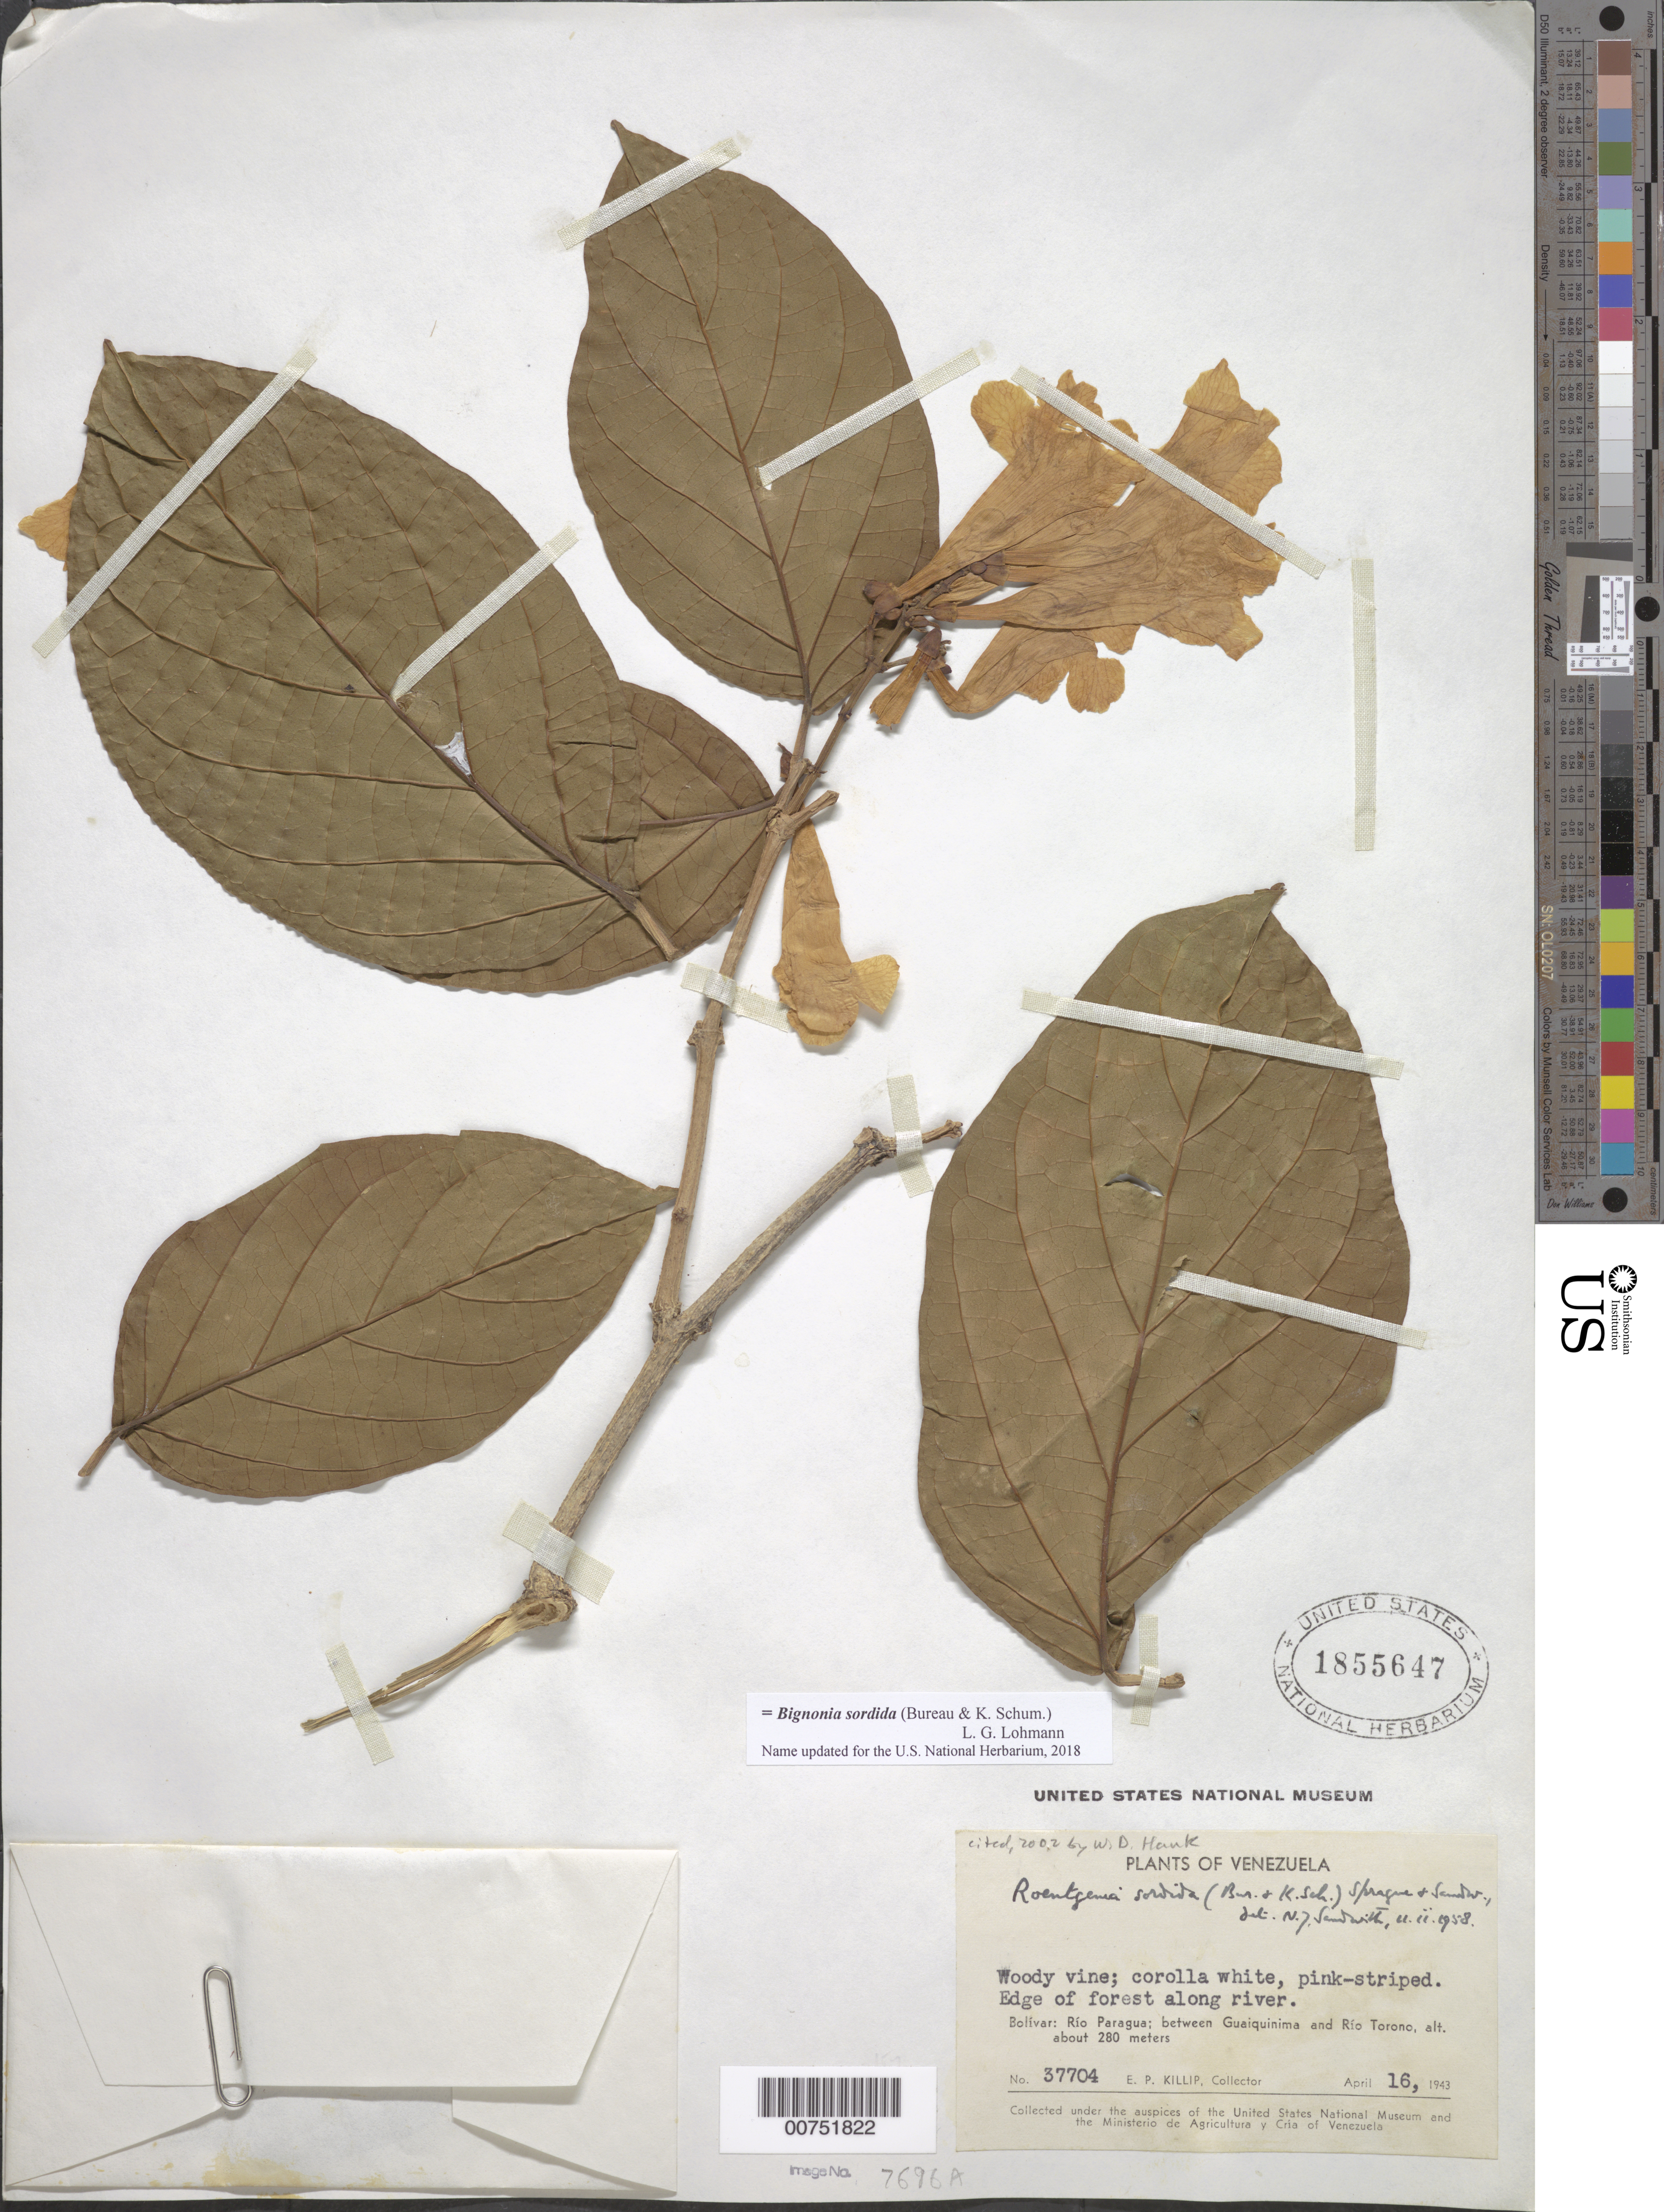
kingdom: Plantae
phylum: Tracheophyta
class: Magnoliopsida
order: Lamiales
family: Bignoniaceae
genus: Tanaecium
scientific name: Tanaecium nocturnum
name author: (Barb. Rodr.) Bureau & K. Schum.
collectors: A. Ducke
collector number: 1843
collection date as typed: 17-Dec-45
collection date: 1945-12-17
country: Brazil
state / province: Amazonas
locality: Río Solimoes, abaixo de Tefé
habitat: Mata da terra firme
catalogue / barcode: US 1905912-2